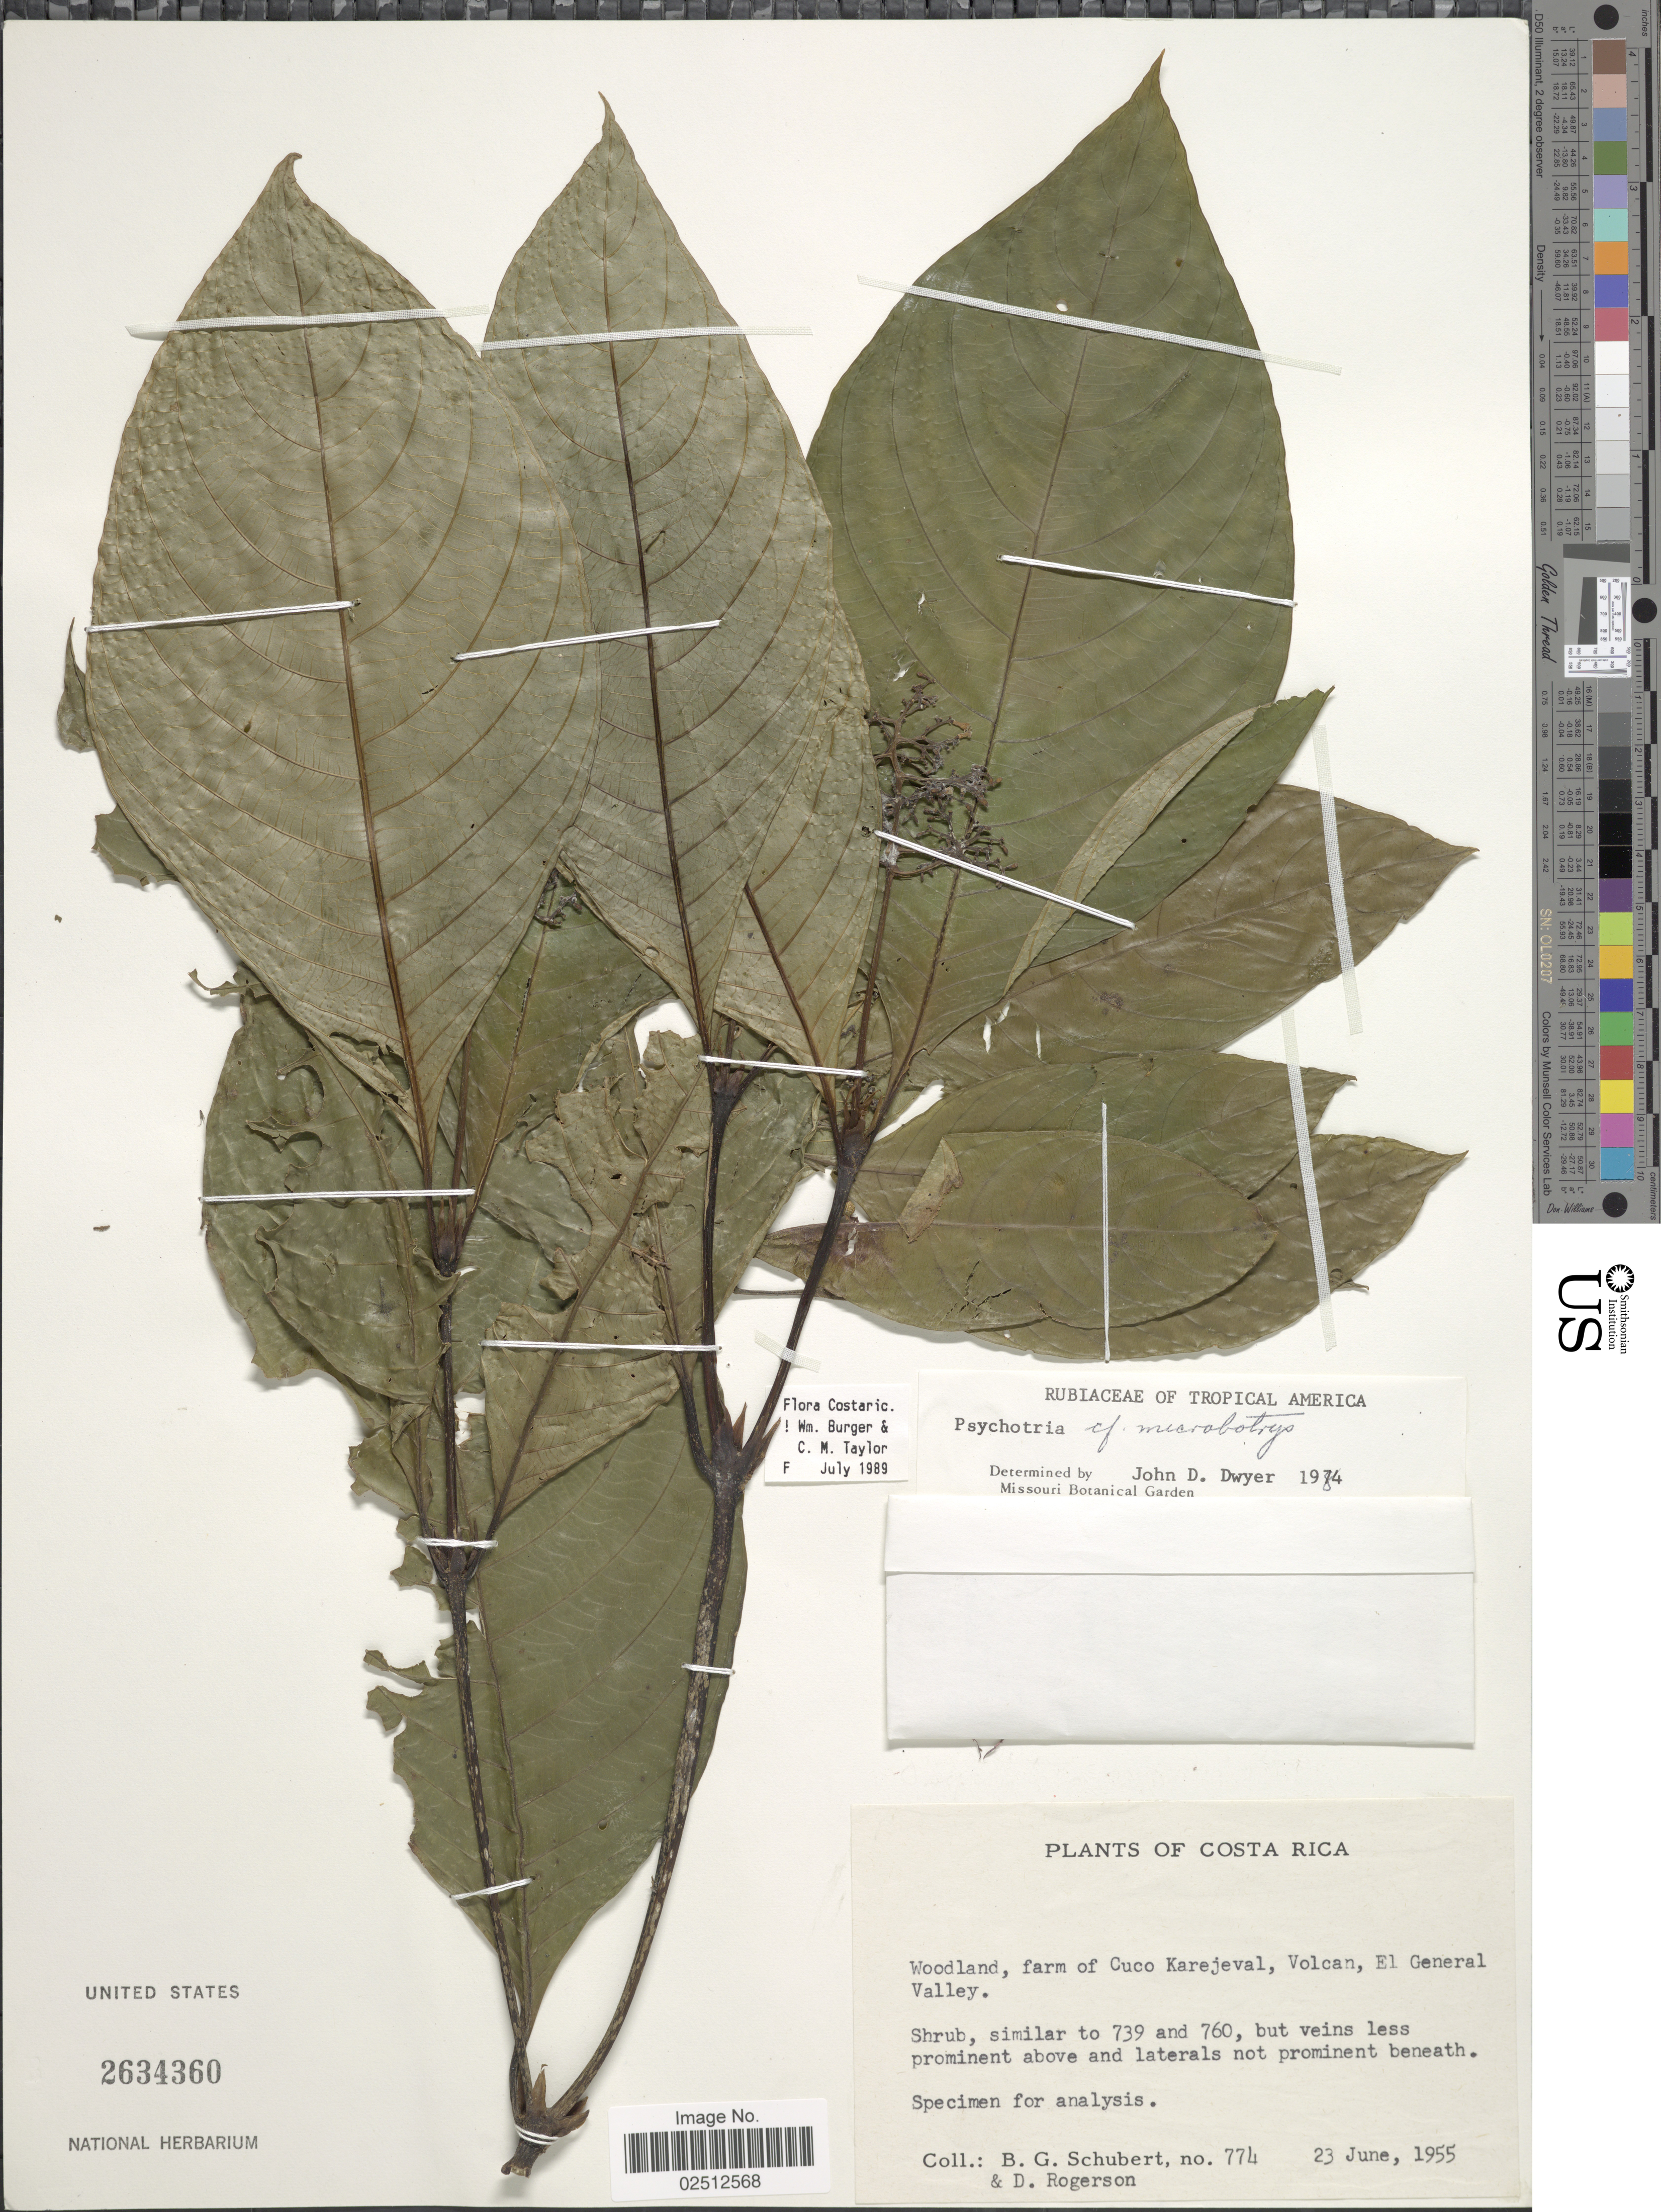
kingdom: Plantae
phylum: Tracheophyta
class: Magnoliopsida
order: Gentianales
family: Rubiaceae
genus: Psychotria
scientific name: Psychotria microbotrys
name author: Ruiz ex Standl.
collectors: B. Schubert & D. Rogerson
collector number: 774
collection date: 1955-06-23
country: Costa Rica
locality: Woodland, farm of Cuco Karejeval, Volcan, El General Valley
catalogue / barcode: US 2634360